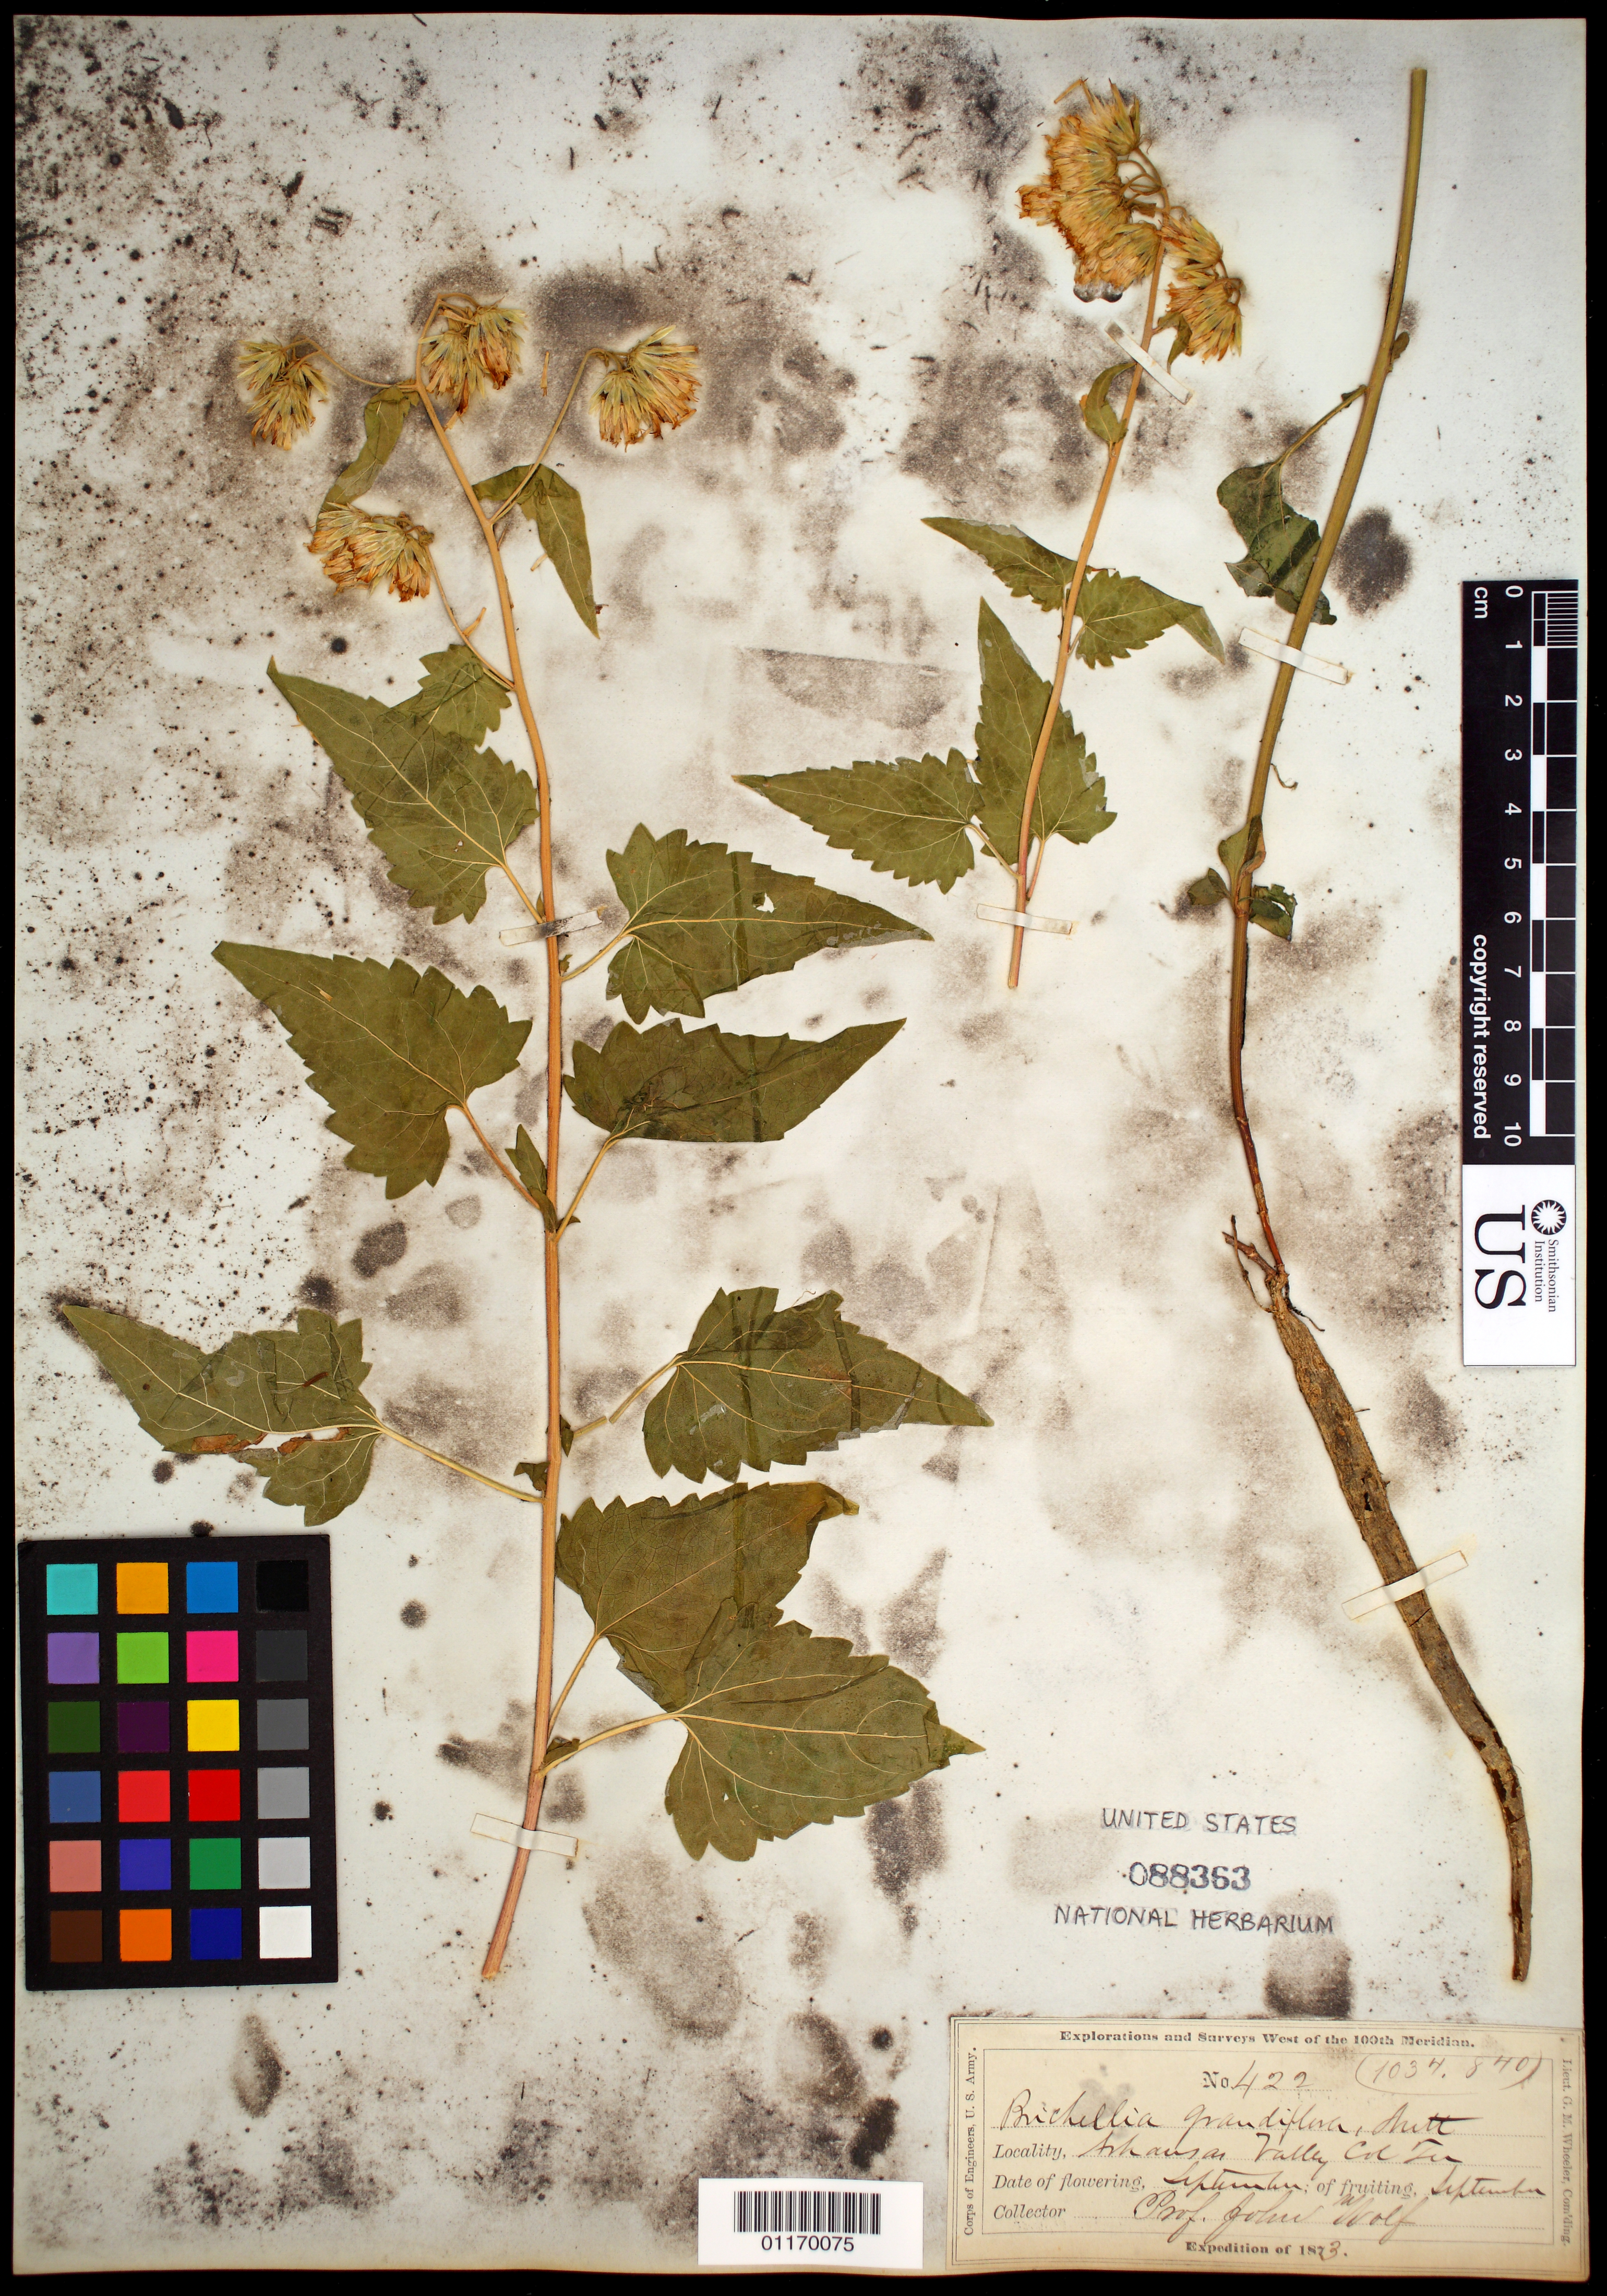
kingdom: Plantae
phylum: Tracheophyta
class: Magnoliopsida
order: Asterales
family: Asteraceae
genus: Brickellia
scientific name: Brickellia grandiflora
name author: (Hook.) Nutt.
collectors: J. Wolf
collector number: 422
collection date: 1873-09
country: United States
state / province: Colorado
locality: Arkansas Valley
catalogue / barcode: US 88363